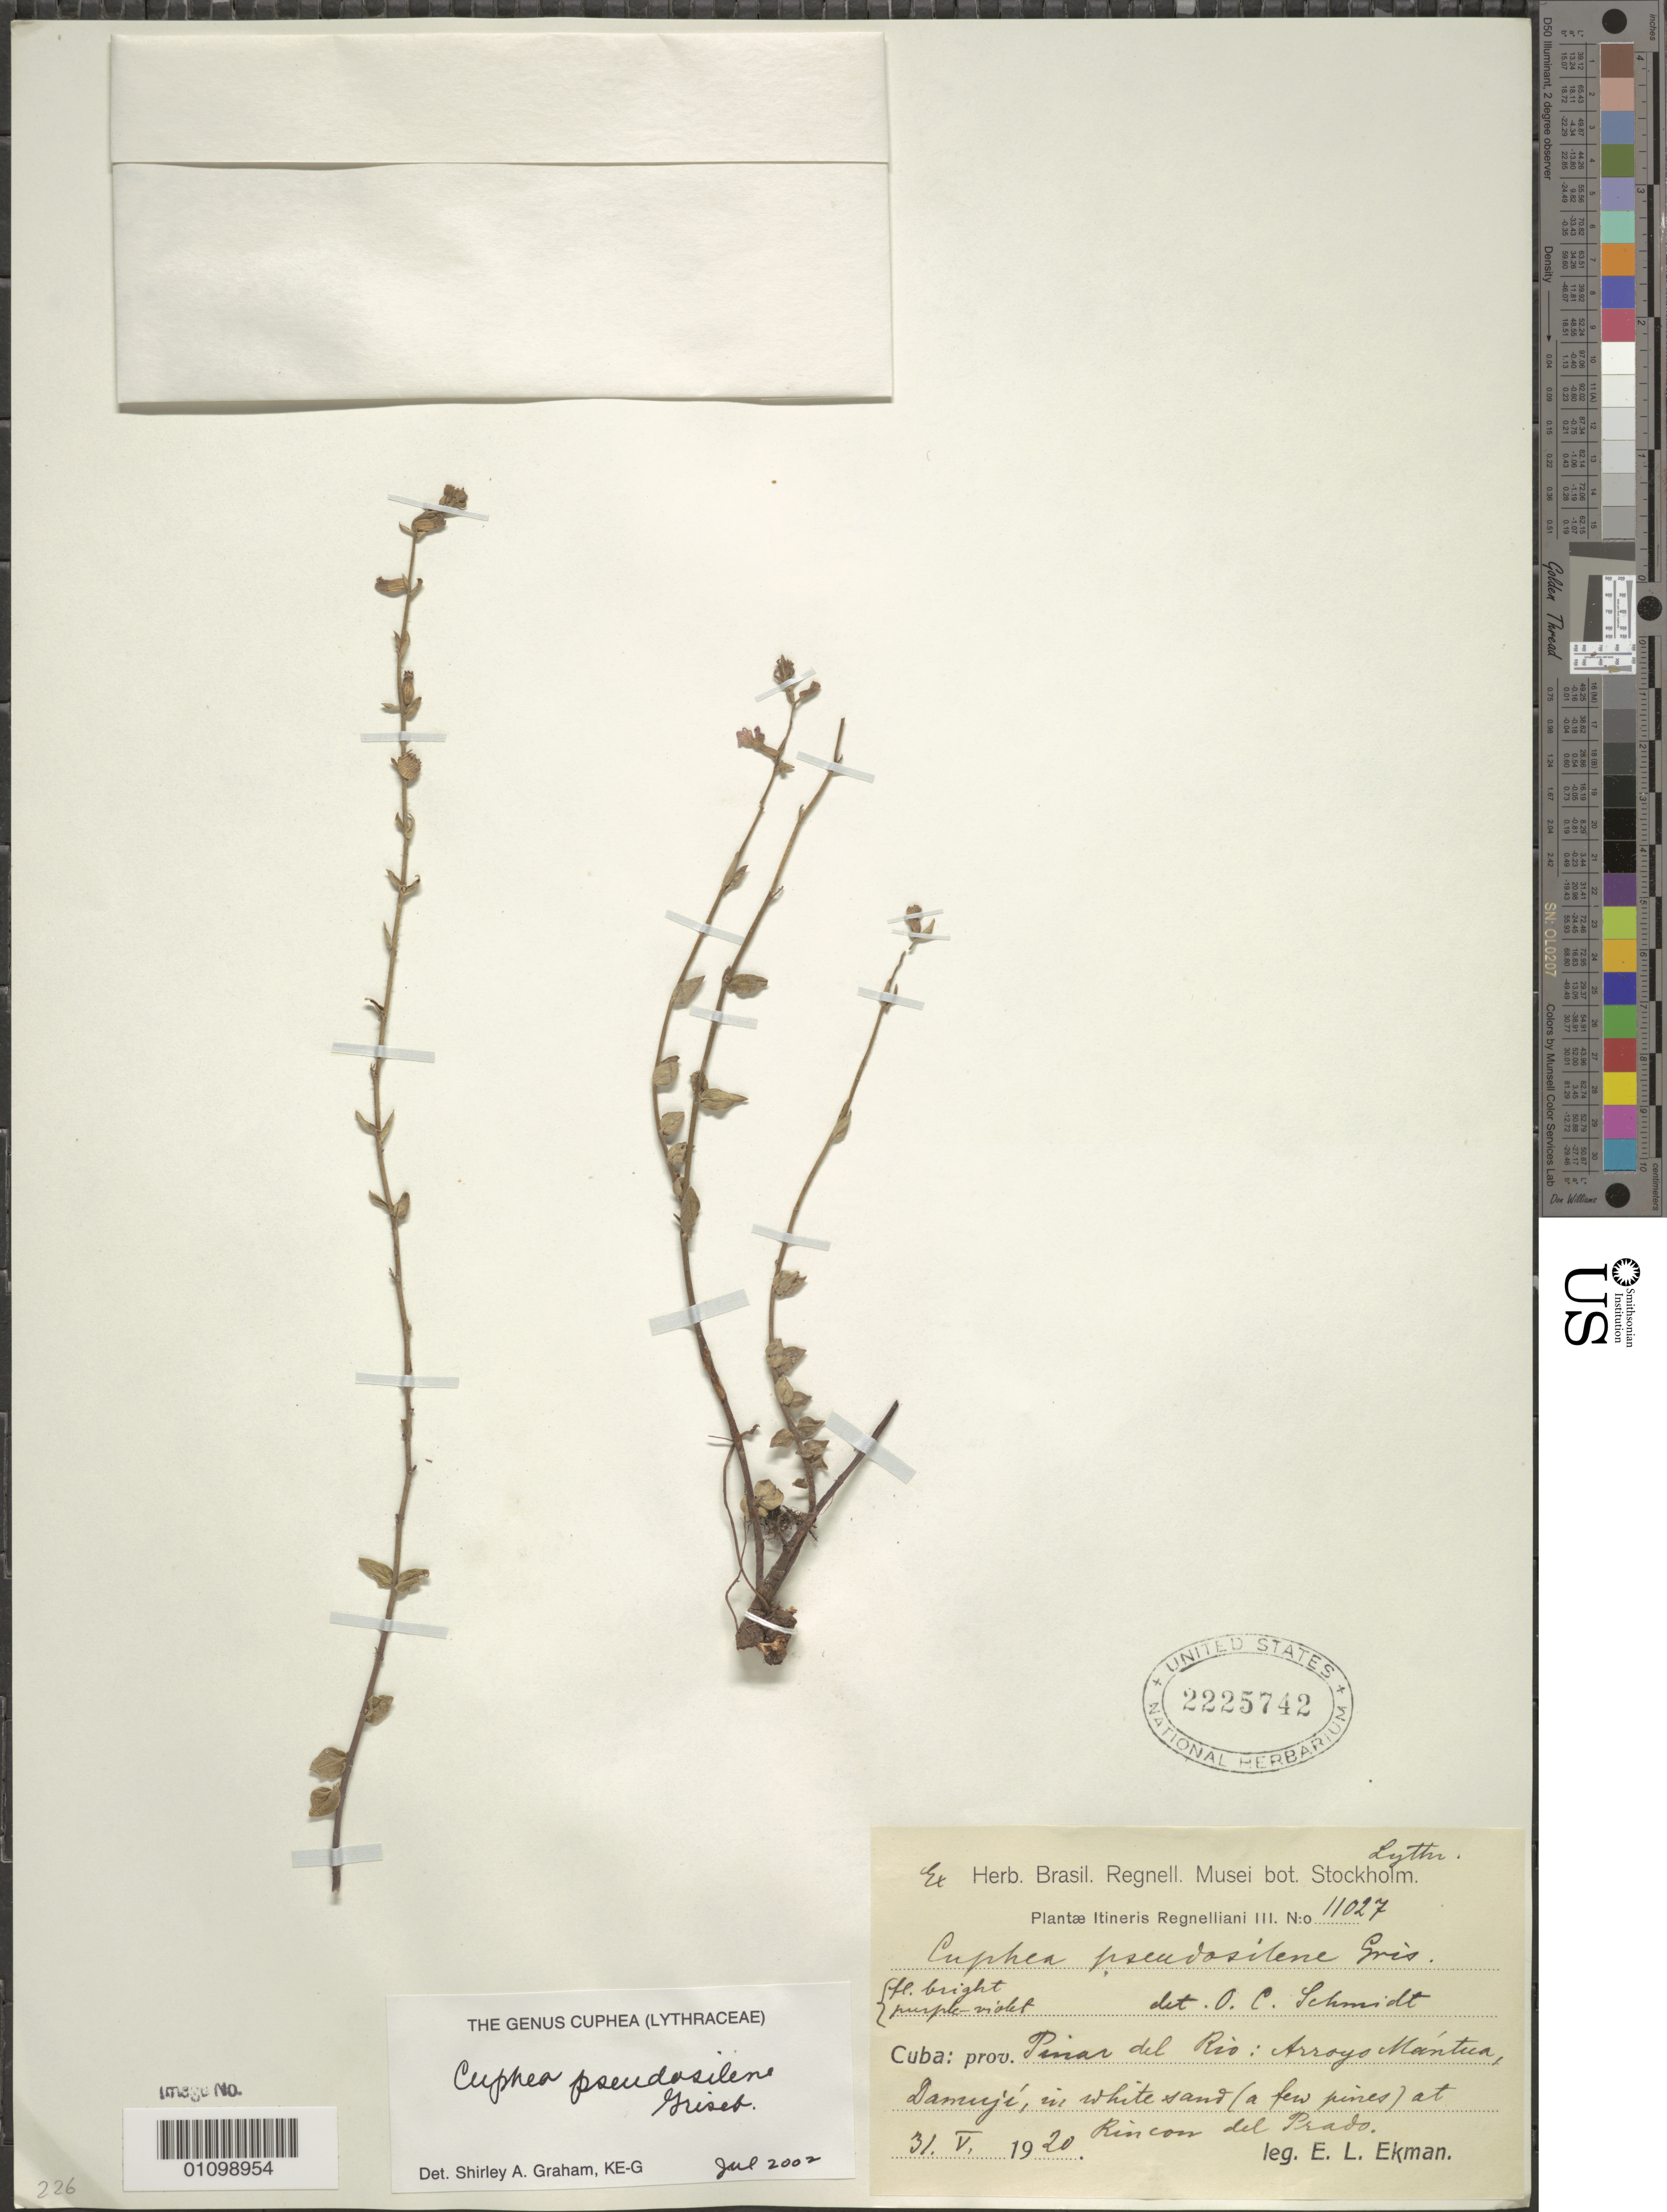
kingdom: Plantae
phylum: Tracheophyta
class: Magnoliopsida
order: Myrtales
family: Lythraceae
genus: Cuphea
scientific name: Cuphea pseudosilene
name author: Griseb.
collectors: E. L. Ekman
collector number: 11027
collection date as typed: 31 May 1920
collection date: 1920-05-31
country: Cuba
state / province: Pinar del Rio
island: Cuba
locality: Arroyo Mointua Damja, in white sand, a few pines, at Rio con del Prado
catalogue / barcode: US 2225742